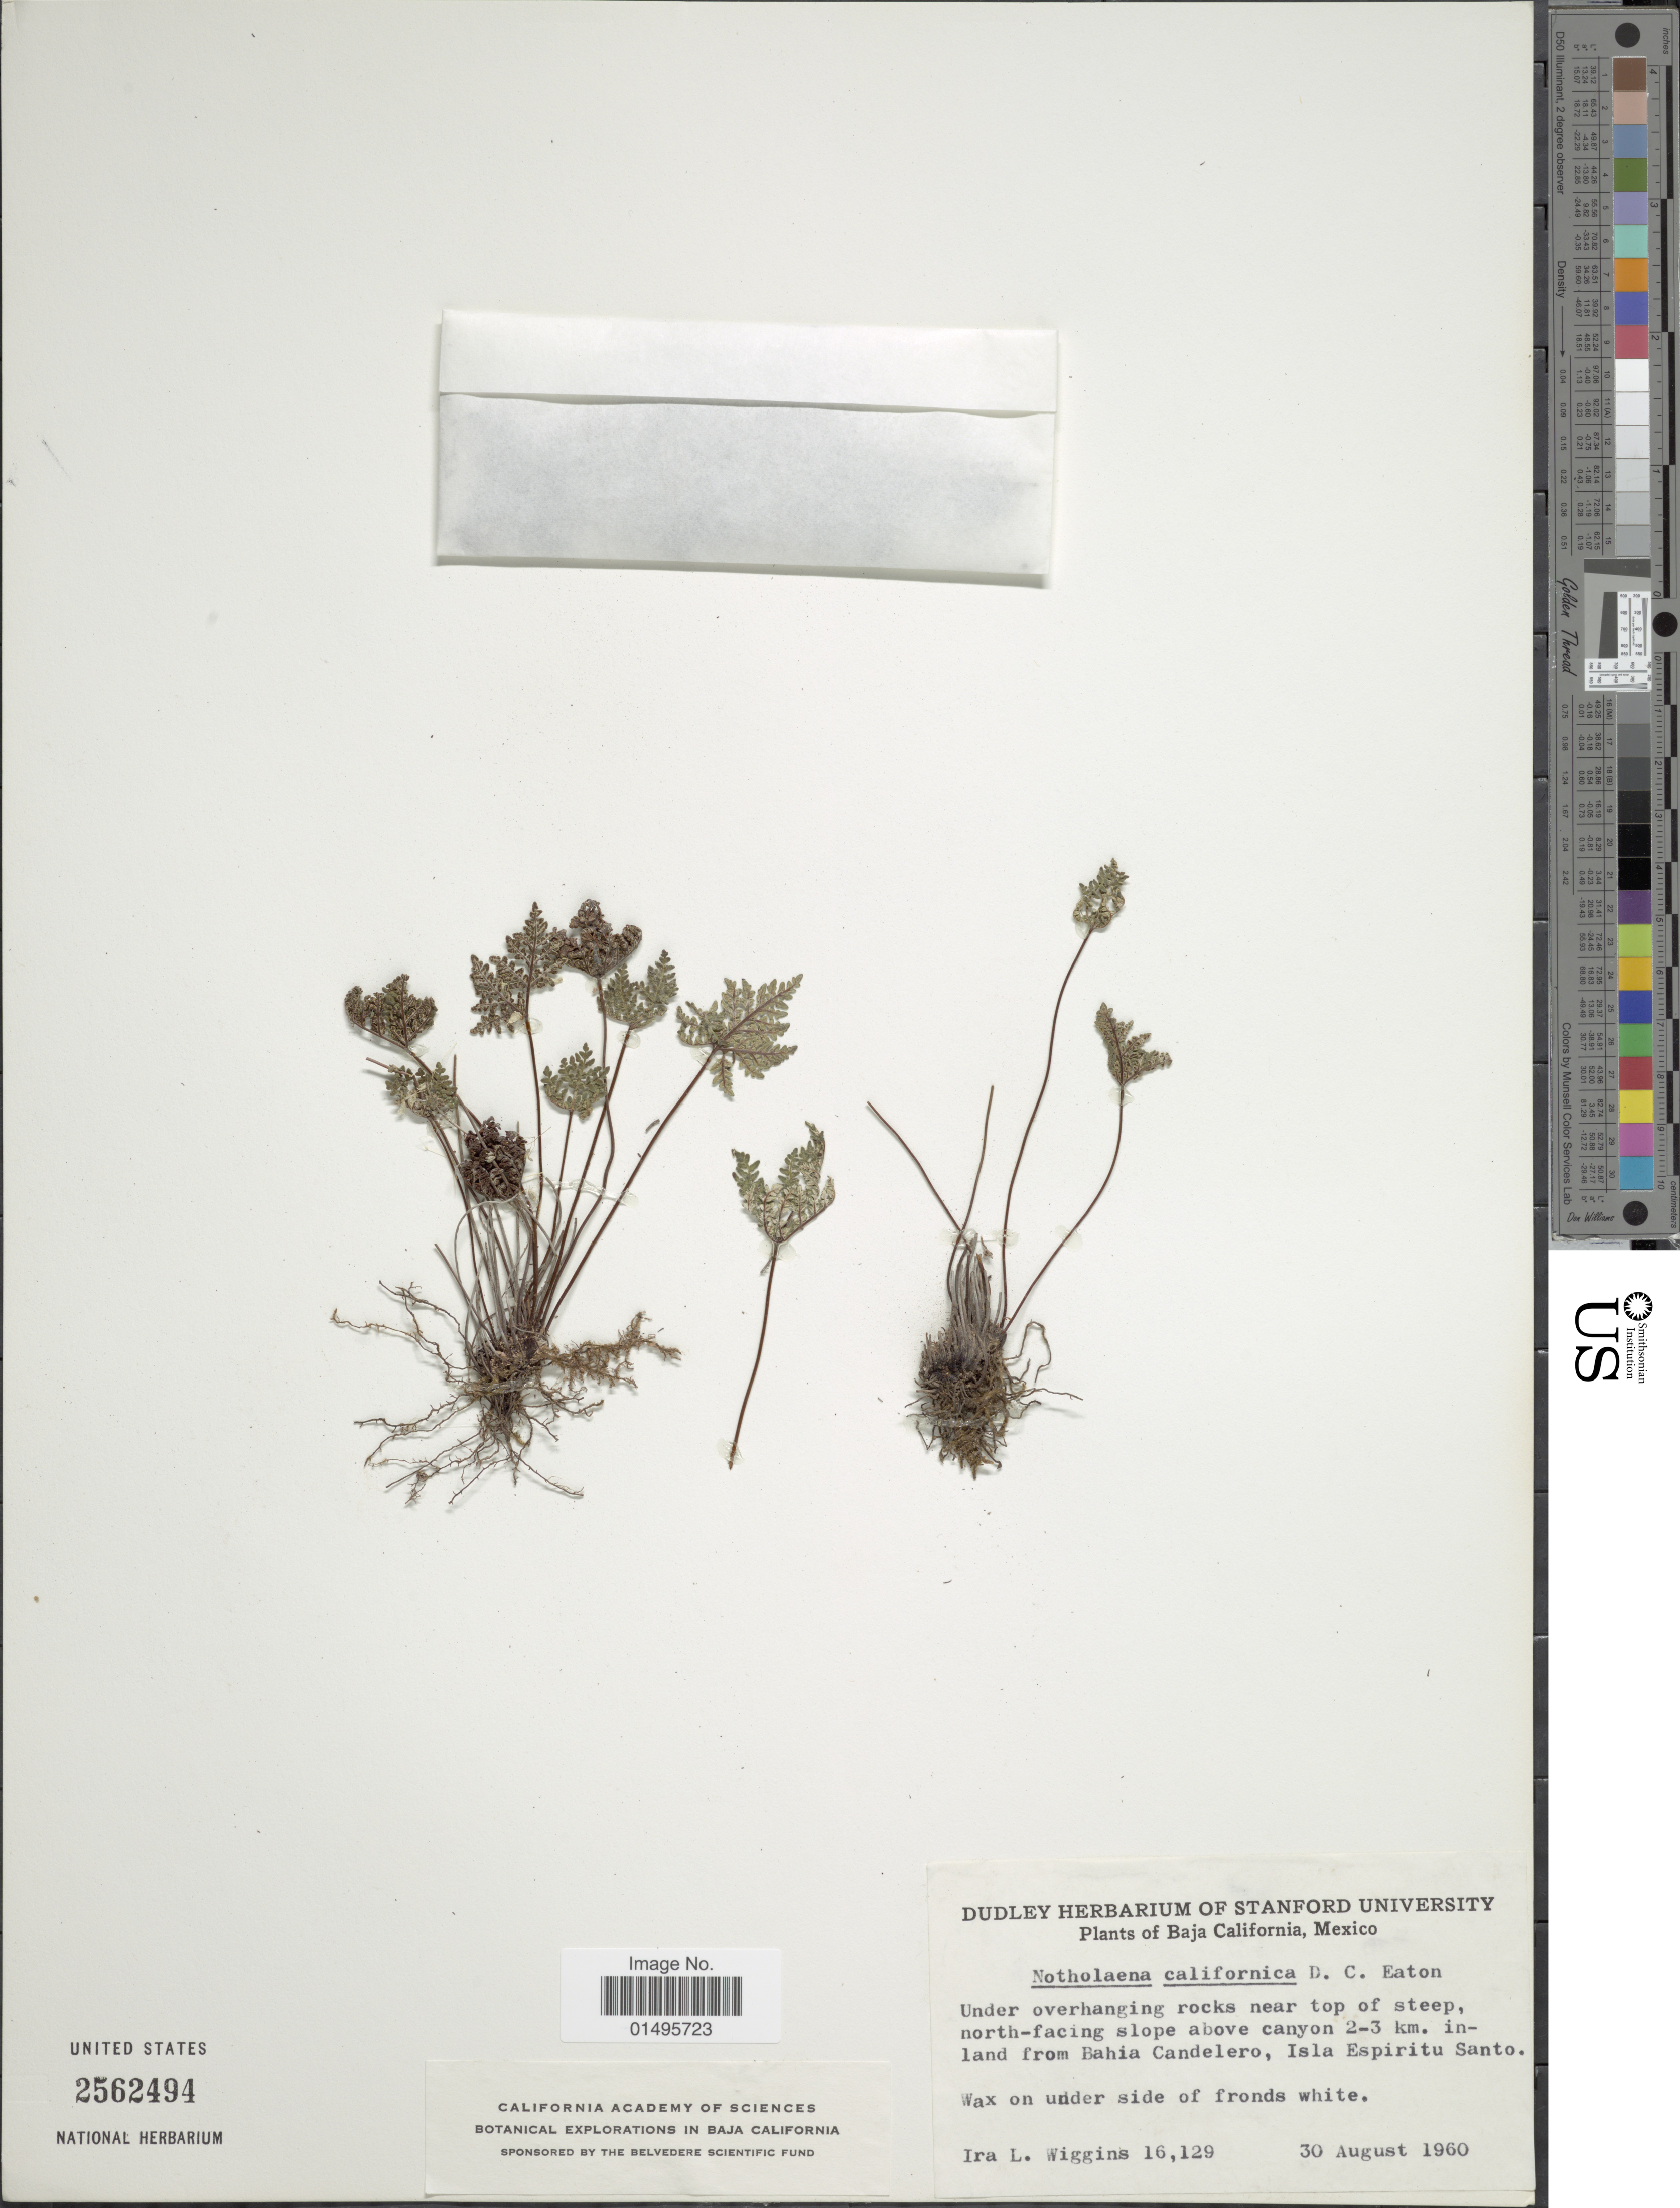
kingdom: Plantae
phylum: Tracheophyta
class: Polypodiopsida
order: Polypodiales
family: Pteridaceae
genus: Notholaena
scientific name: Notholaena californica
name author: D.C. Eaton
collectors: I. L. Wiggins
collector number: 16,129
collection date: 1960-08-30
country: Mexico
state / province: Baja California Sur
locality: Under overhanging rocks near top of steep, north-facing slope above canyon 2- 3km. inland from Bahia Candelero, Isla Espiritu Santo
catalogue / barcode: US 2562494